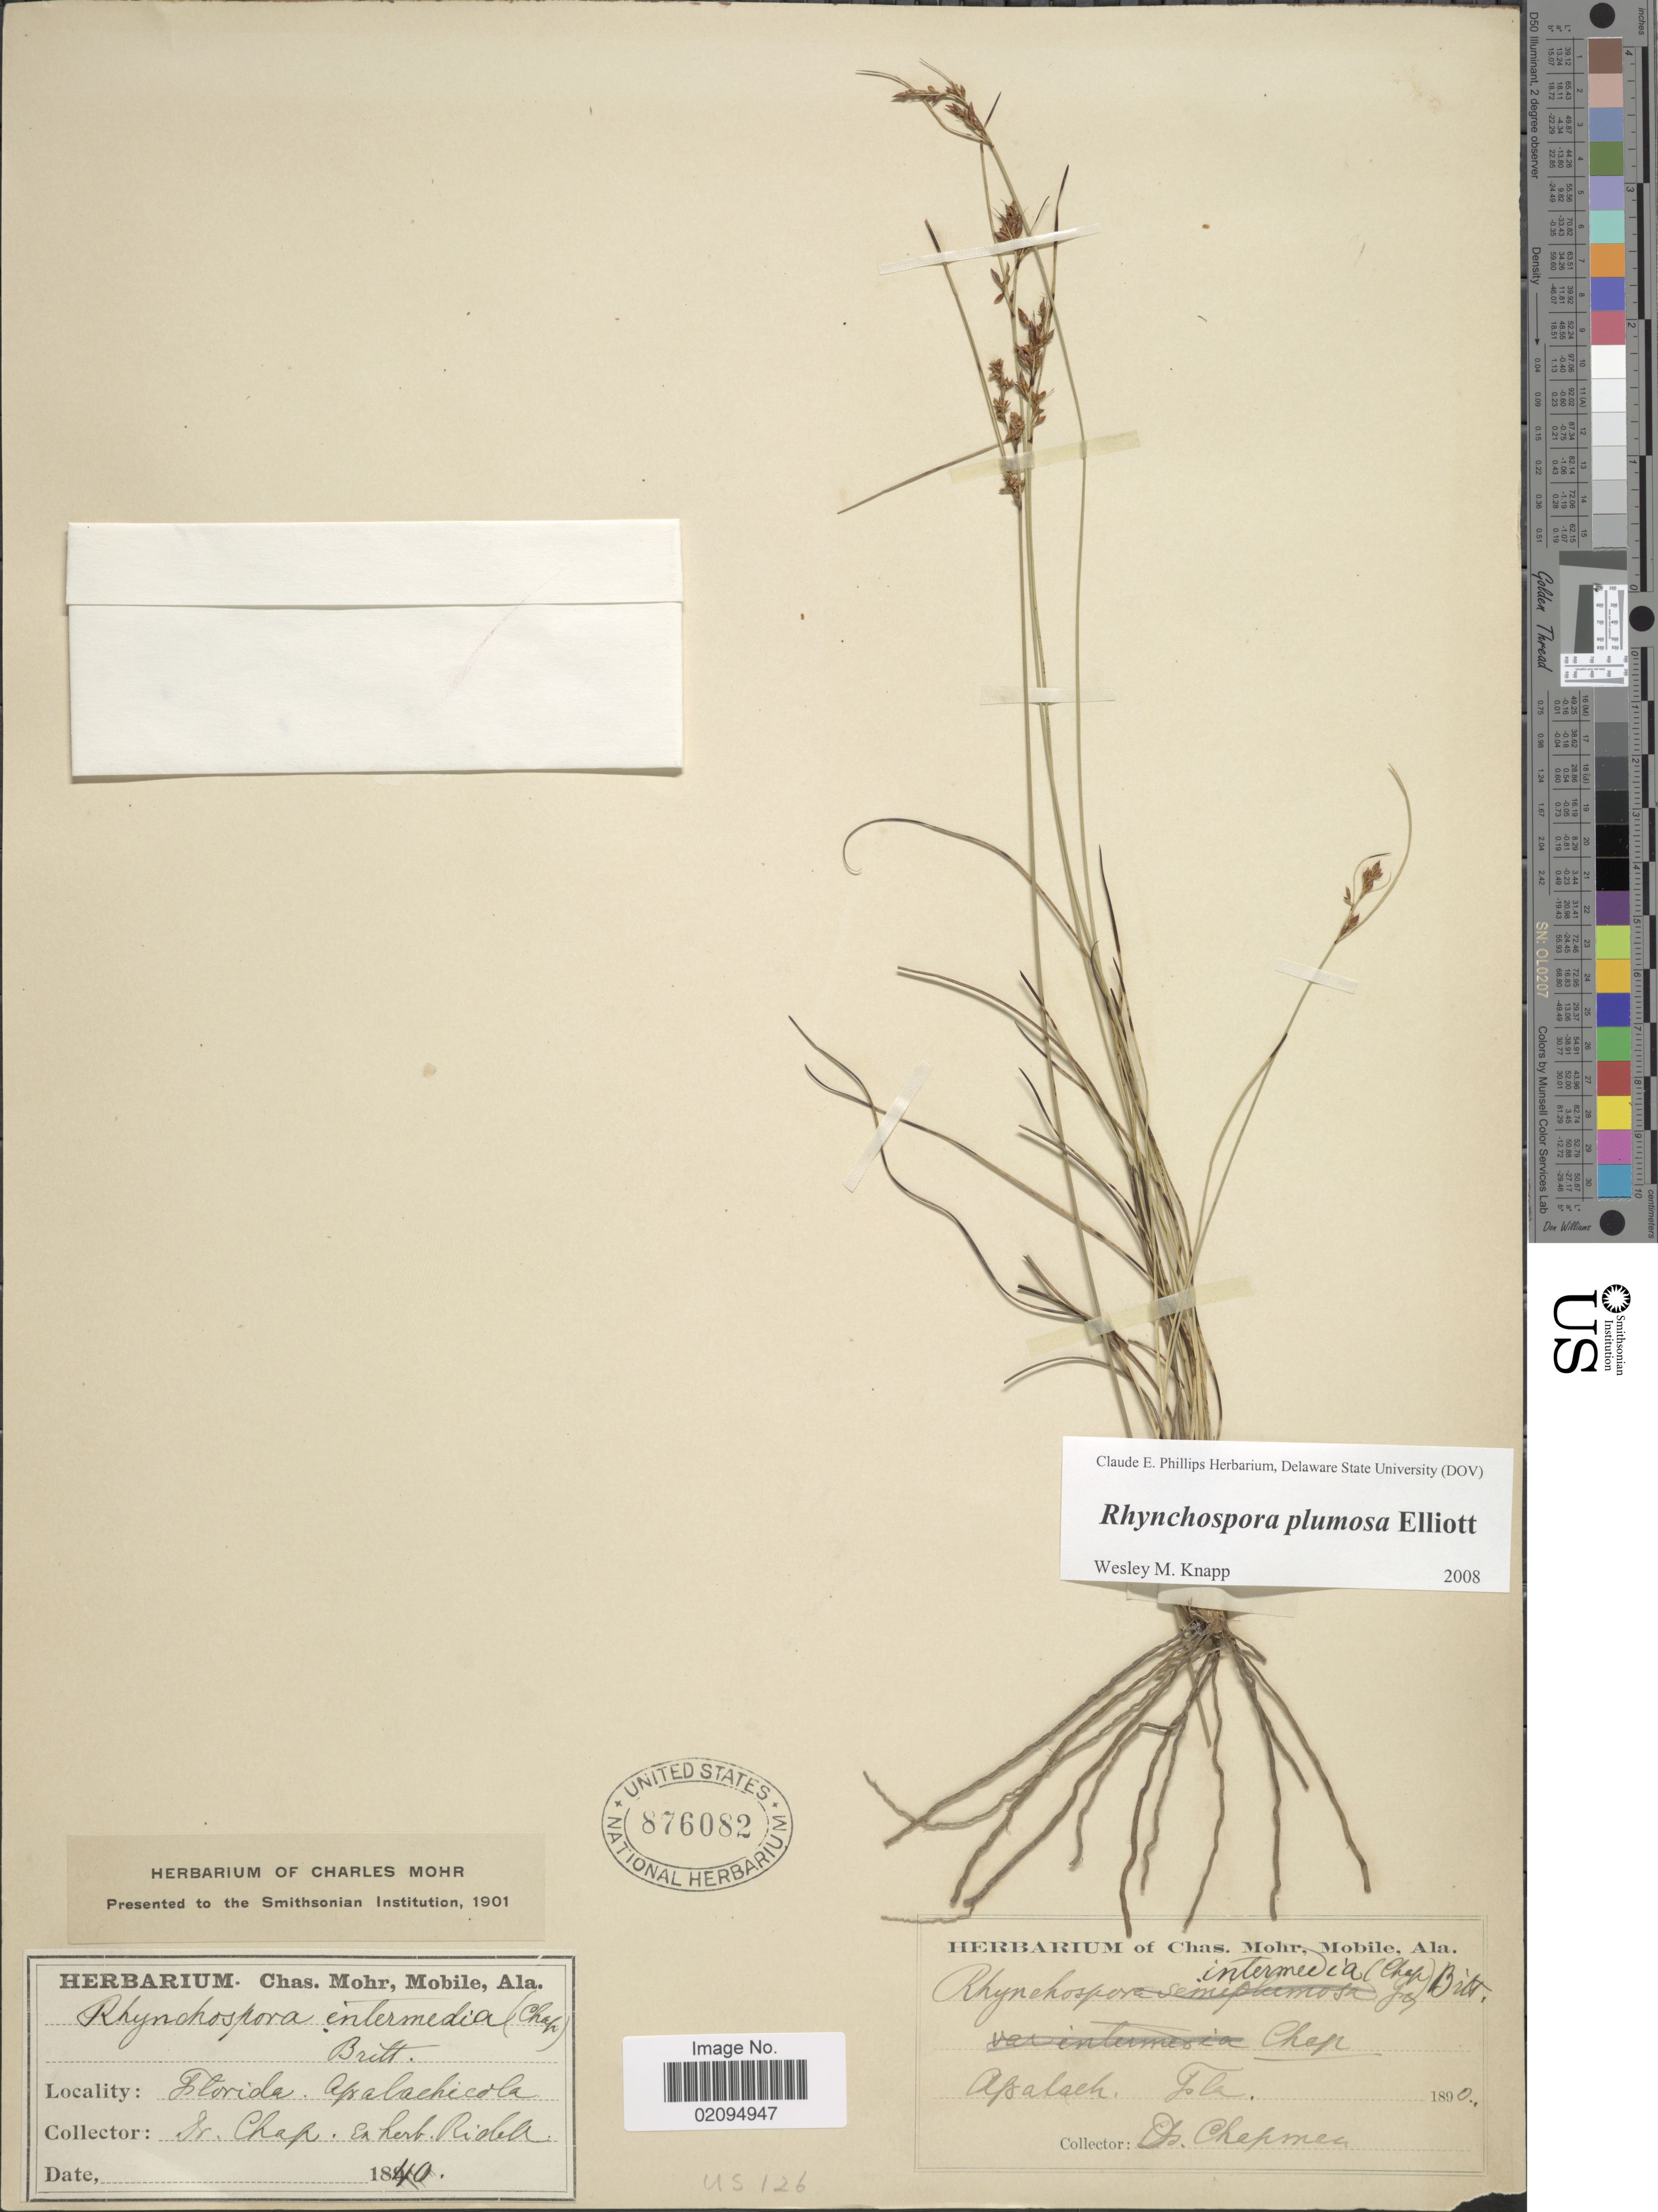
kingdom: Plantae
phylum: Tracheophyta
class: Liliopsida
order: Poales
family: Cyperaceae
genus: Rhynchospora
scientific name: Rhynchospora plumosa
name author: Elliott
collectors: A. Chapman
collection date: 1890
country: United States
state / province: Florida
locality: Apalachicola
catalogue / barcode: US 876082